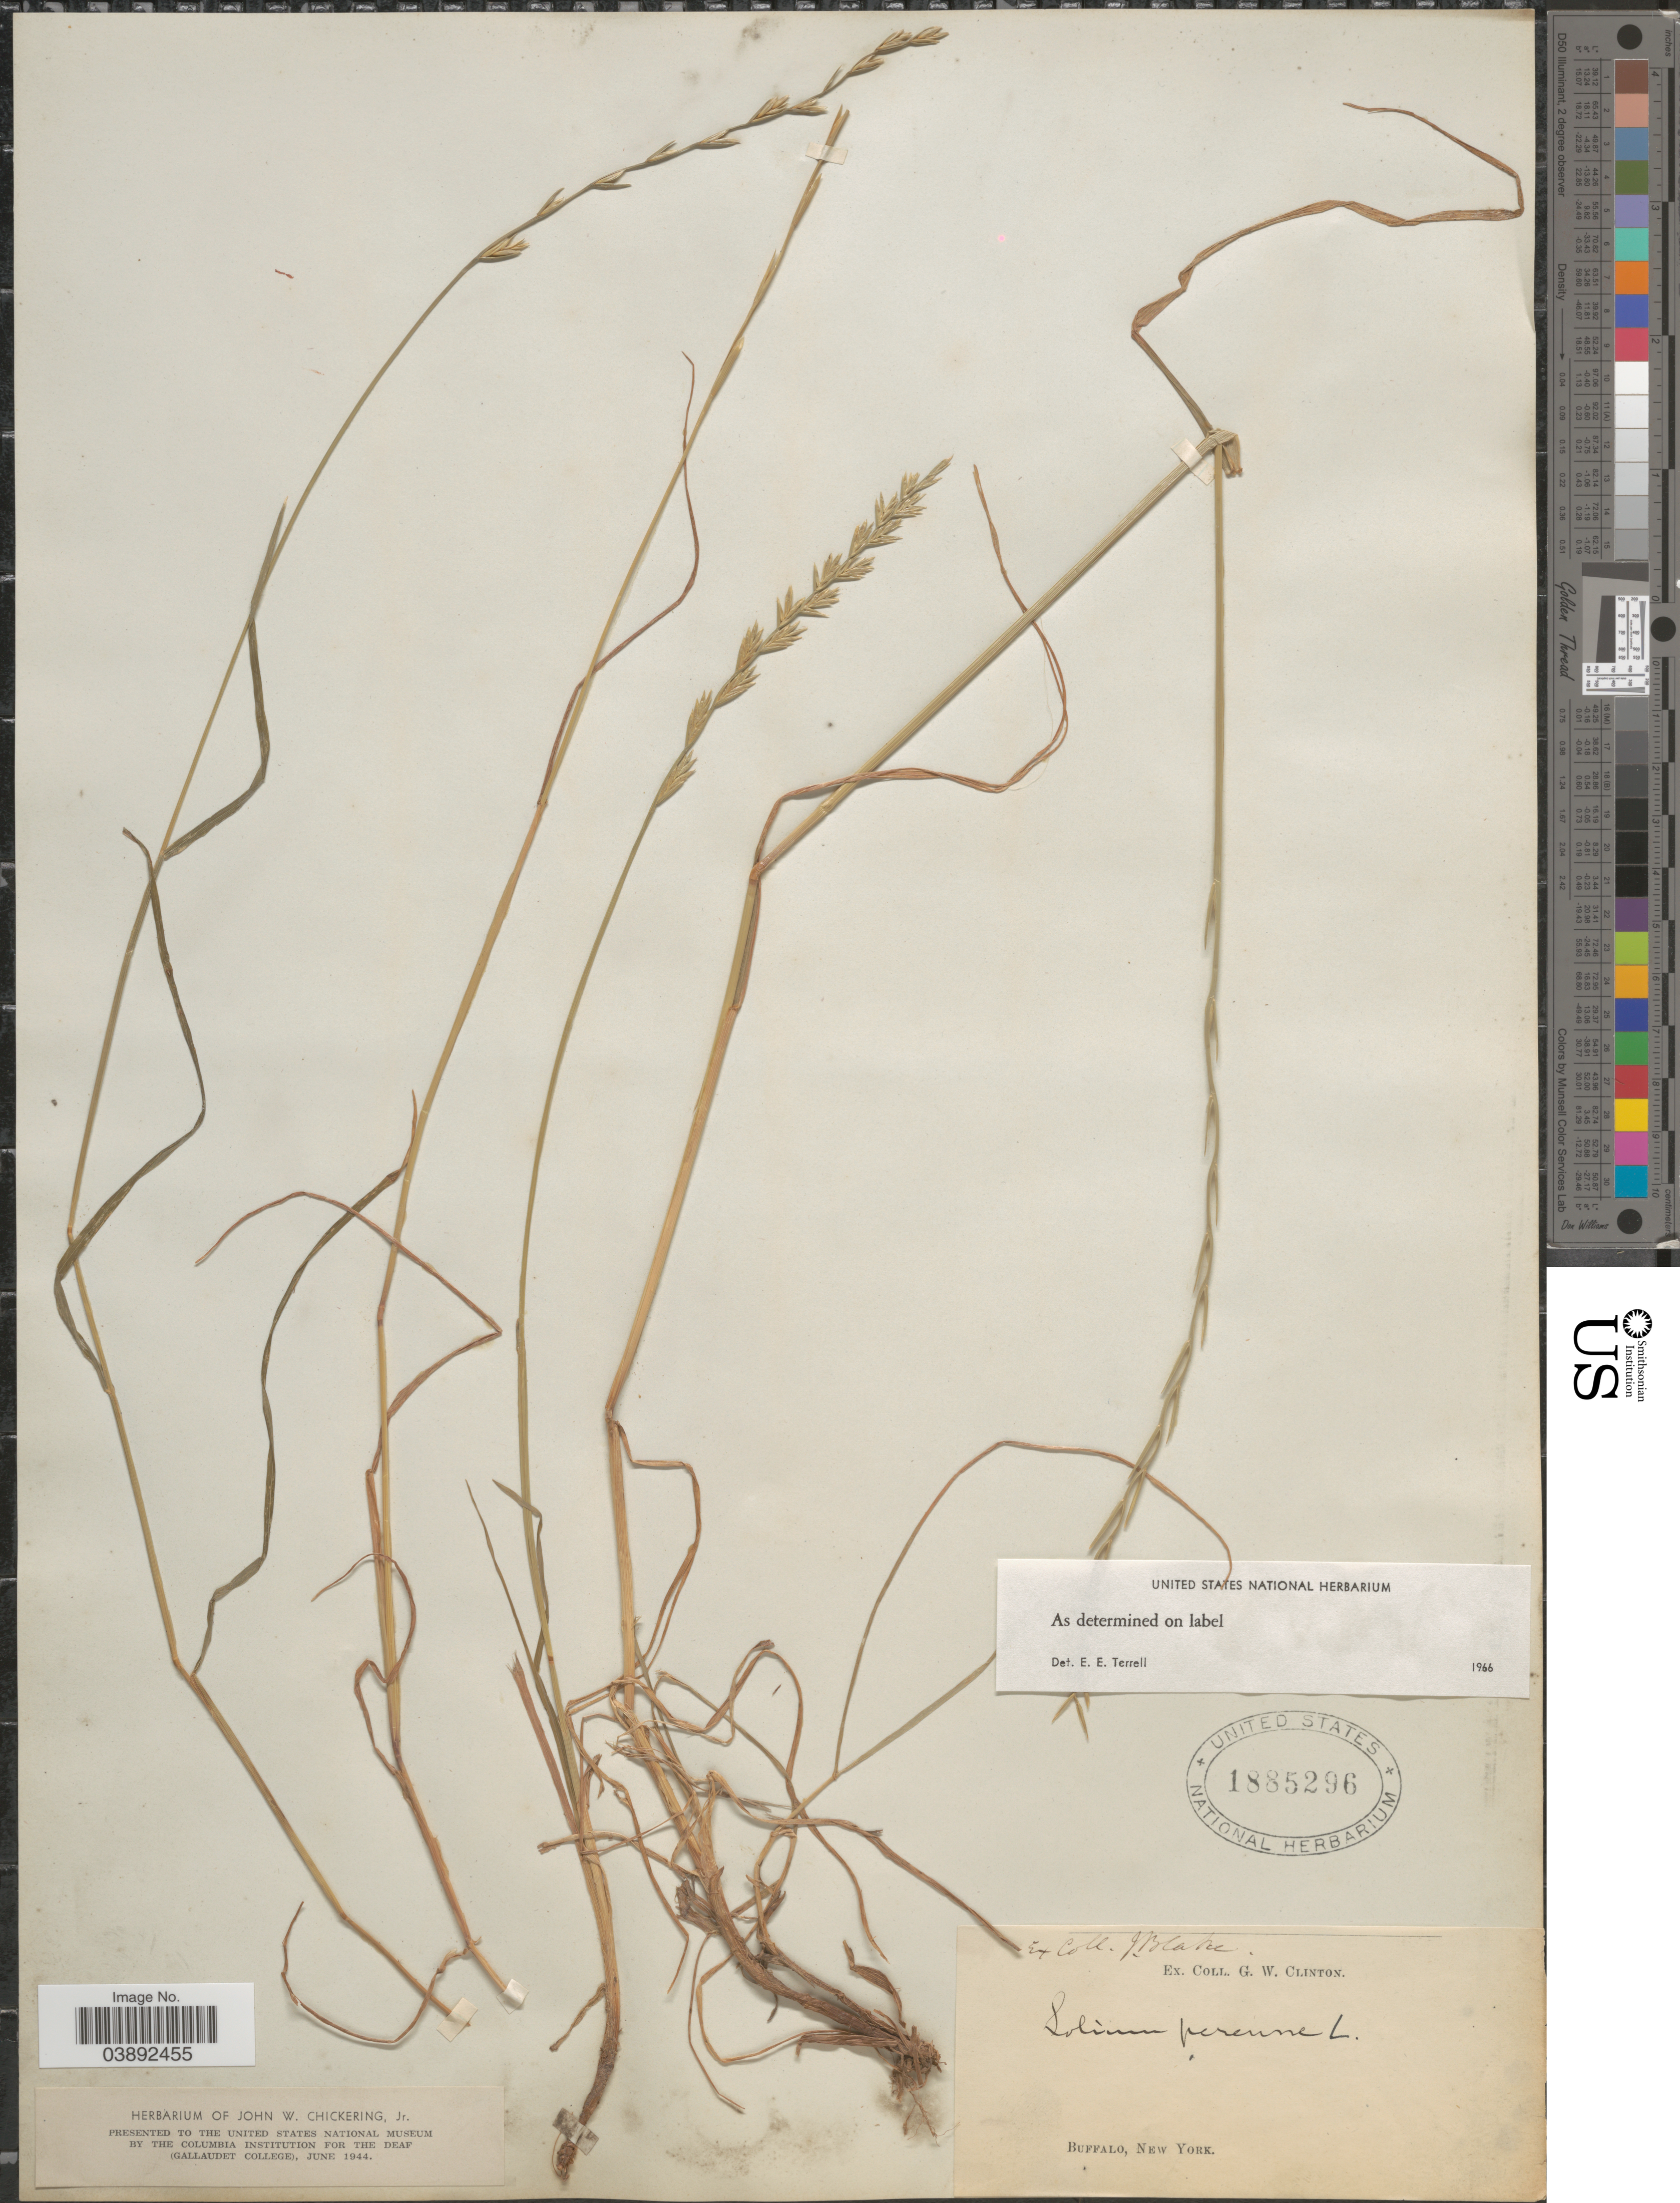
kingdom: Plantae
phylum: Tracheophyta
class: Liliopsida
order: Poales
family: Poaceae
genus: Lolium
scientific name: Lolium perenne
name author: L.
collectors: J. Blake & G. W. Clinton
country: United States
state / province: New York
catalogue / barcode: US 1885296